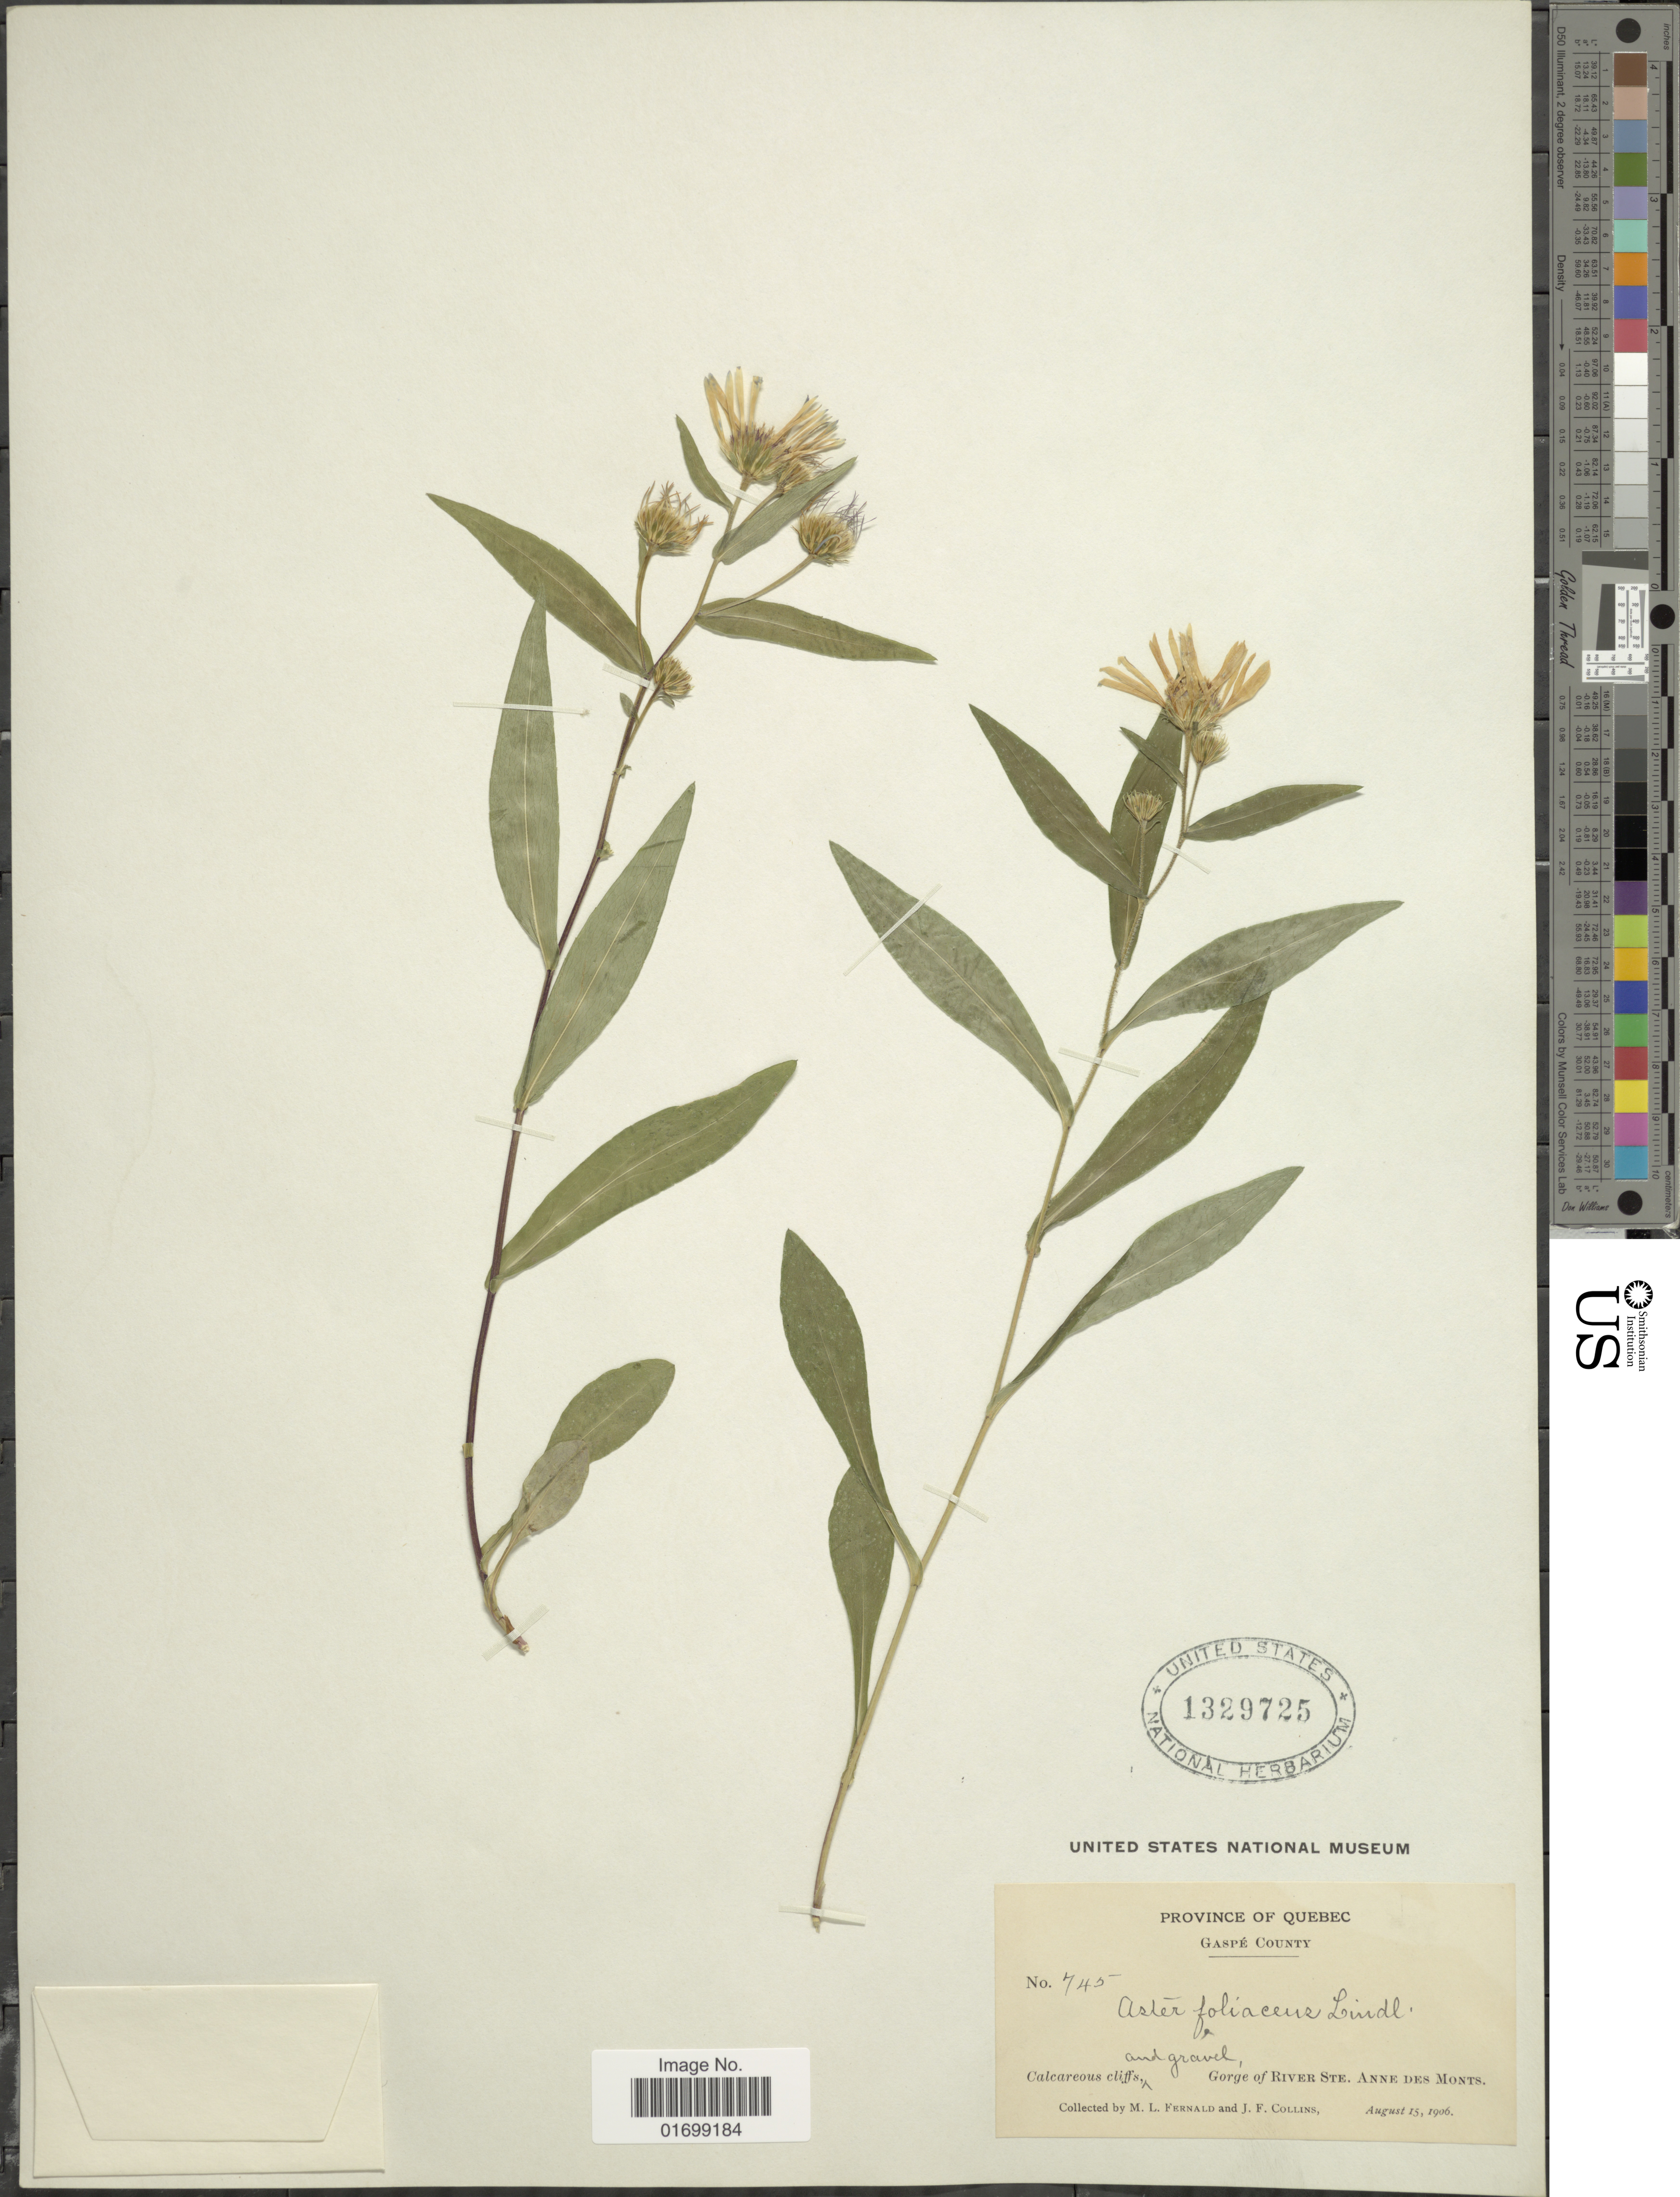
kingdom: Plantae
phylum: Tracheophyta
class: Magnoliopsida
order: Asterales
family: Asteraceae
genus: Symphyotrichum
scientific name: Symphyotrichum foliaceum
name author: (Lindl. ex DC.) G.L. Nesom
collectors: M. L. Fernald & J. Collins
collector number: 745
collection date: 1906-08-15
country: Canada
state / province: Quebec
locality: Gaspé County, Calcareous cliffs, and gravel, Gorge of River Ste. Anne des Monts.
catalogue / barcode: US 1329725